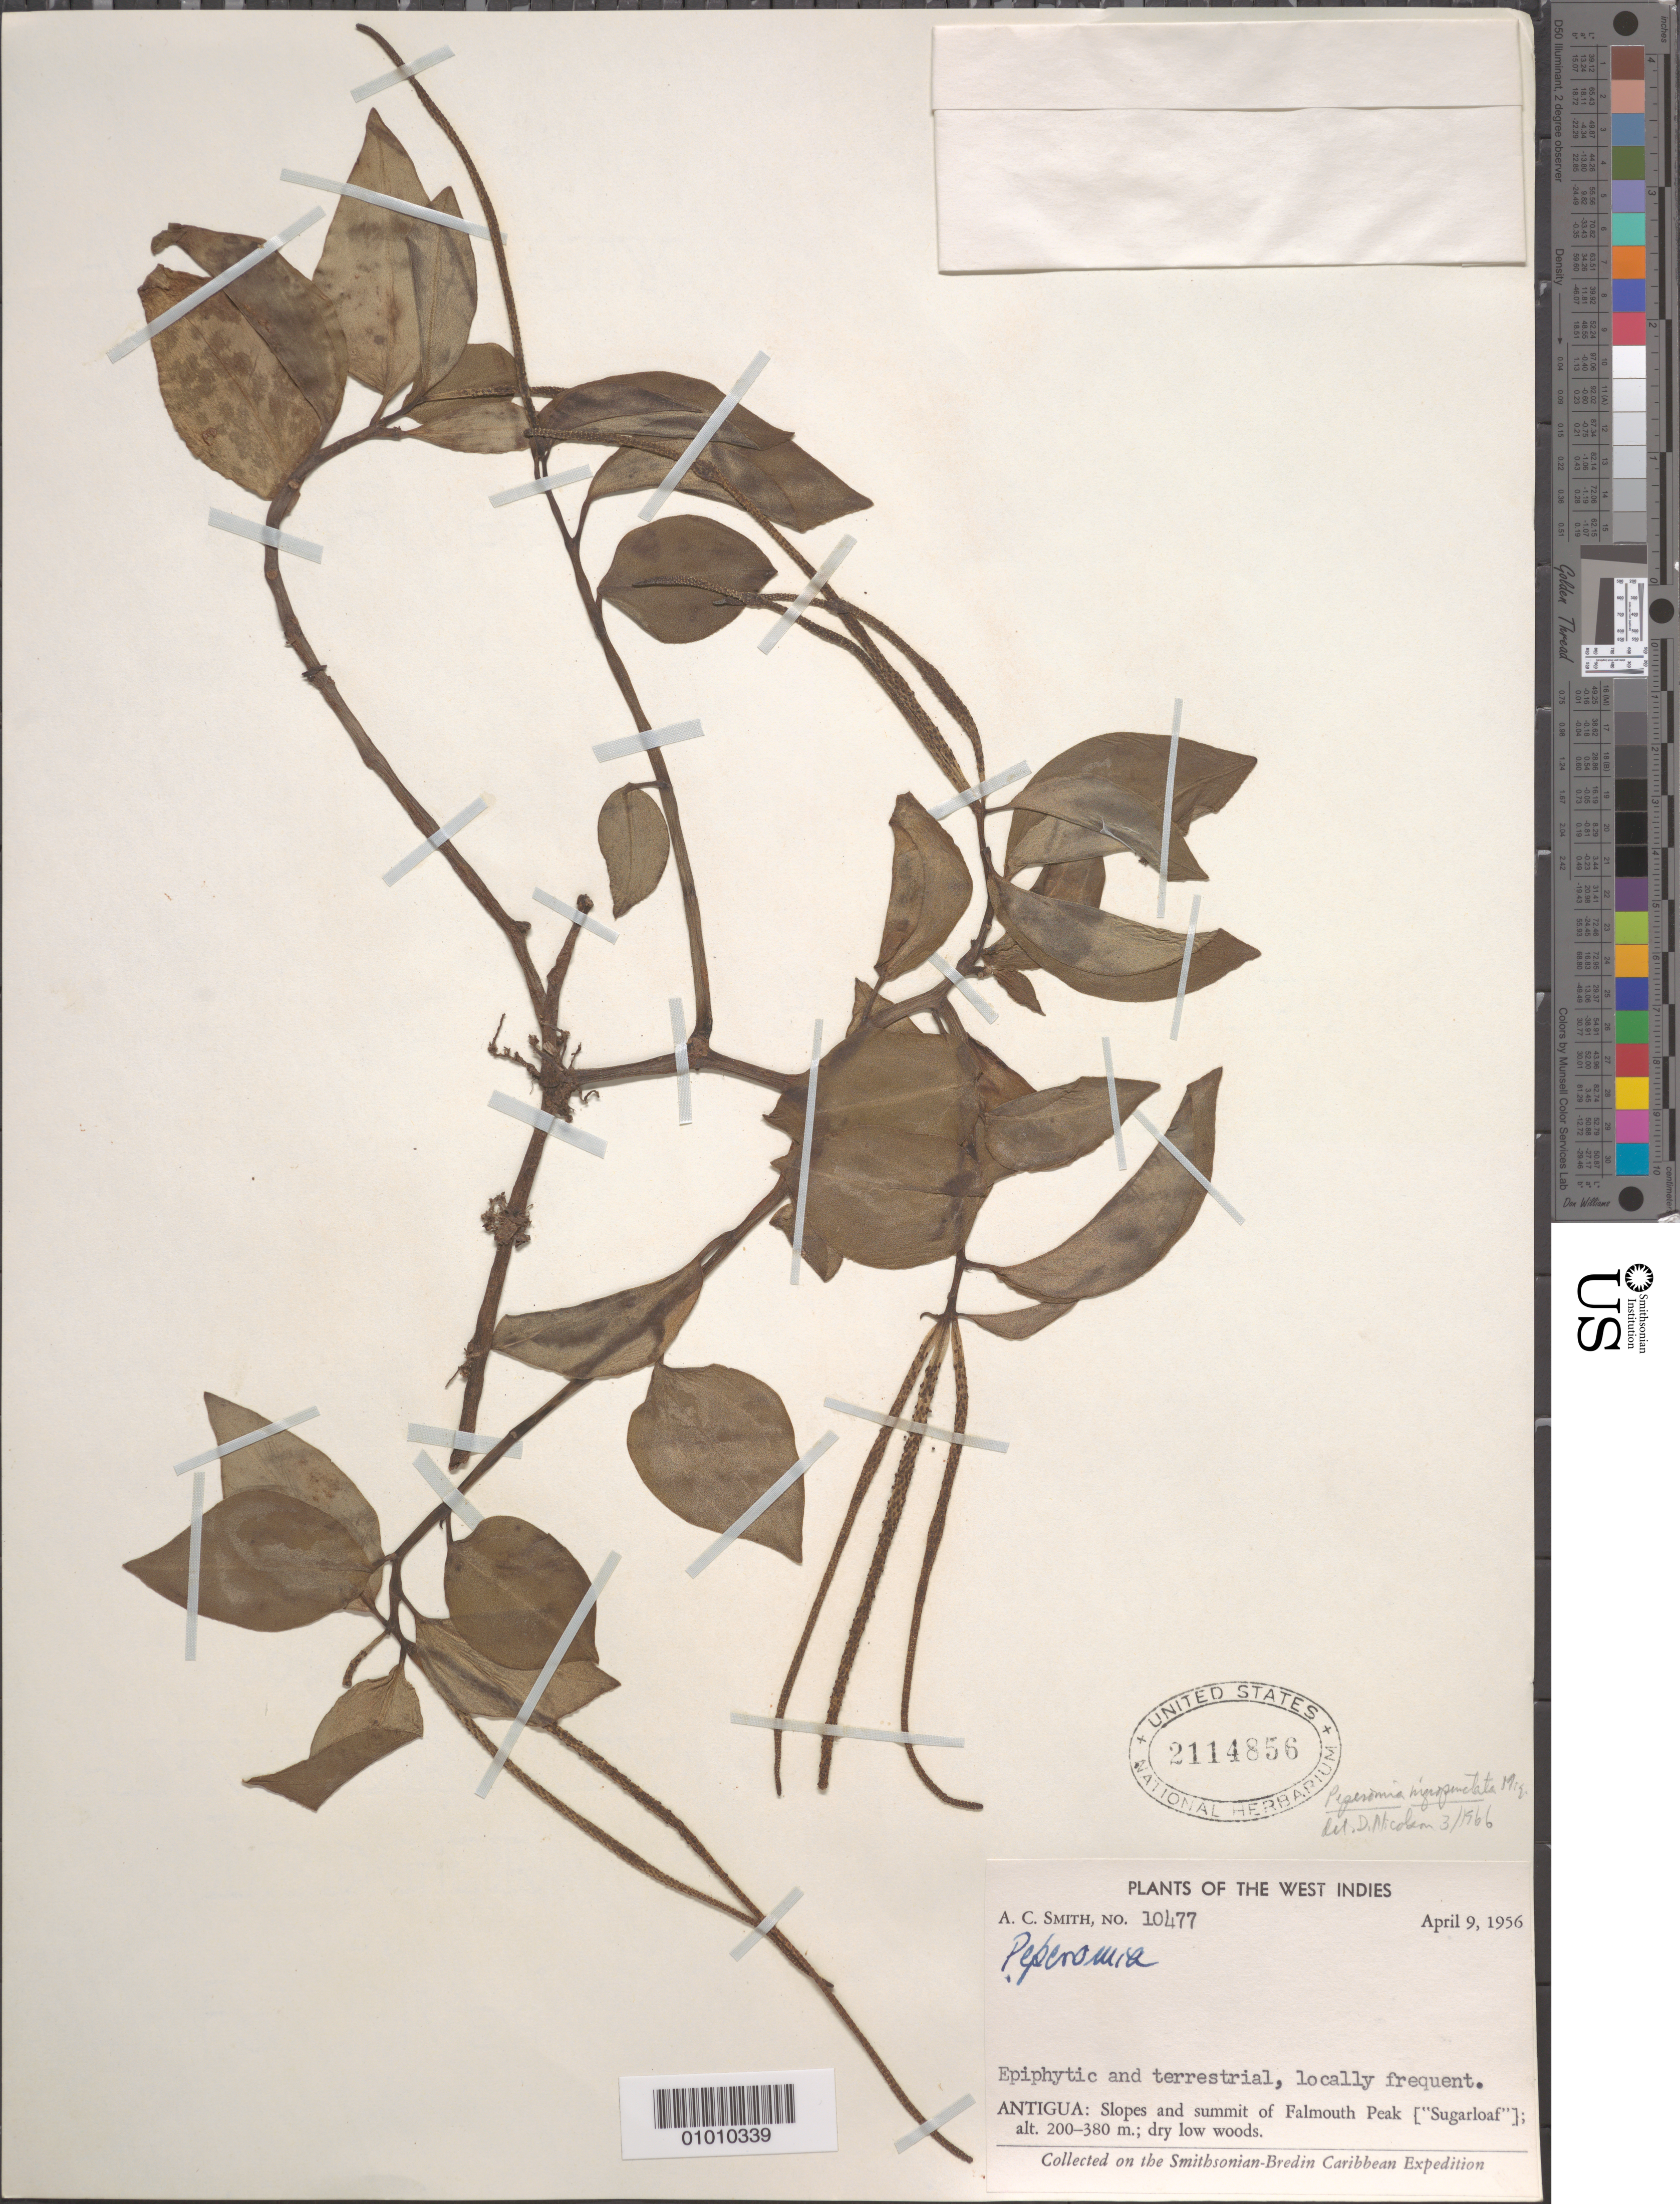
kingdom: Plantae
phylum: Tracheophyta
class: Magnoliopsida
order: Piperales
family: Piperaceae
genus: Peperomia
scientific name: Peperomia nigropunctata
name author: Miq.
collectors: A. C. Smith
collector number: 10477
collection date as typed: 09 Apr 1956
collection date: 1956-04-09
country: Antigua and Barbuda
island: Antigua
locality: Slopes and summit of Falmouth Peak (Sugarloaf). Dry low woods.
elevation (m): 200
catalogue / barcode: US 2114856